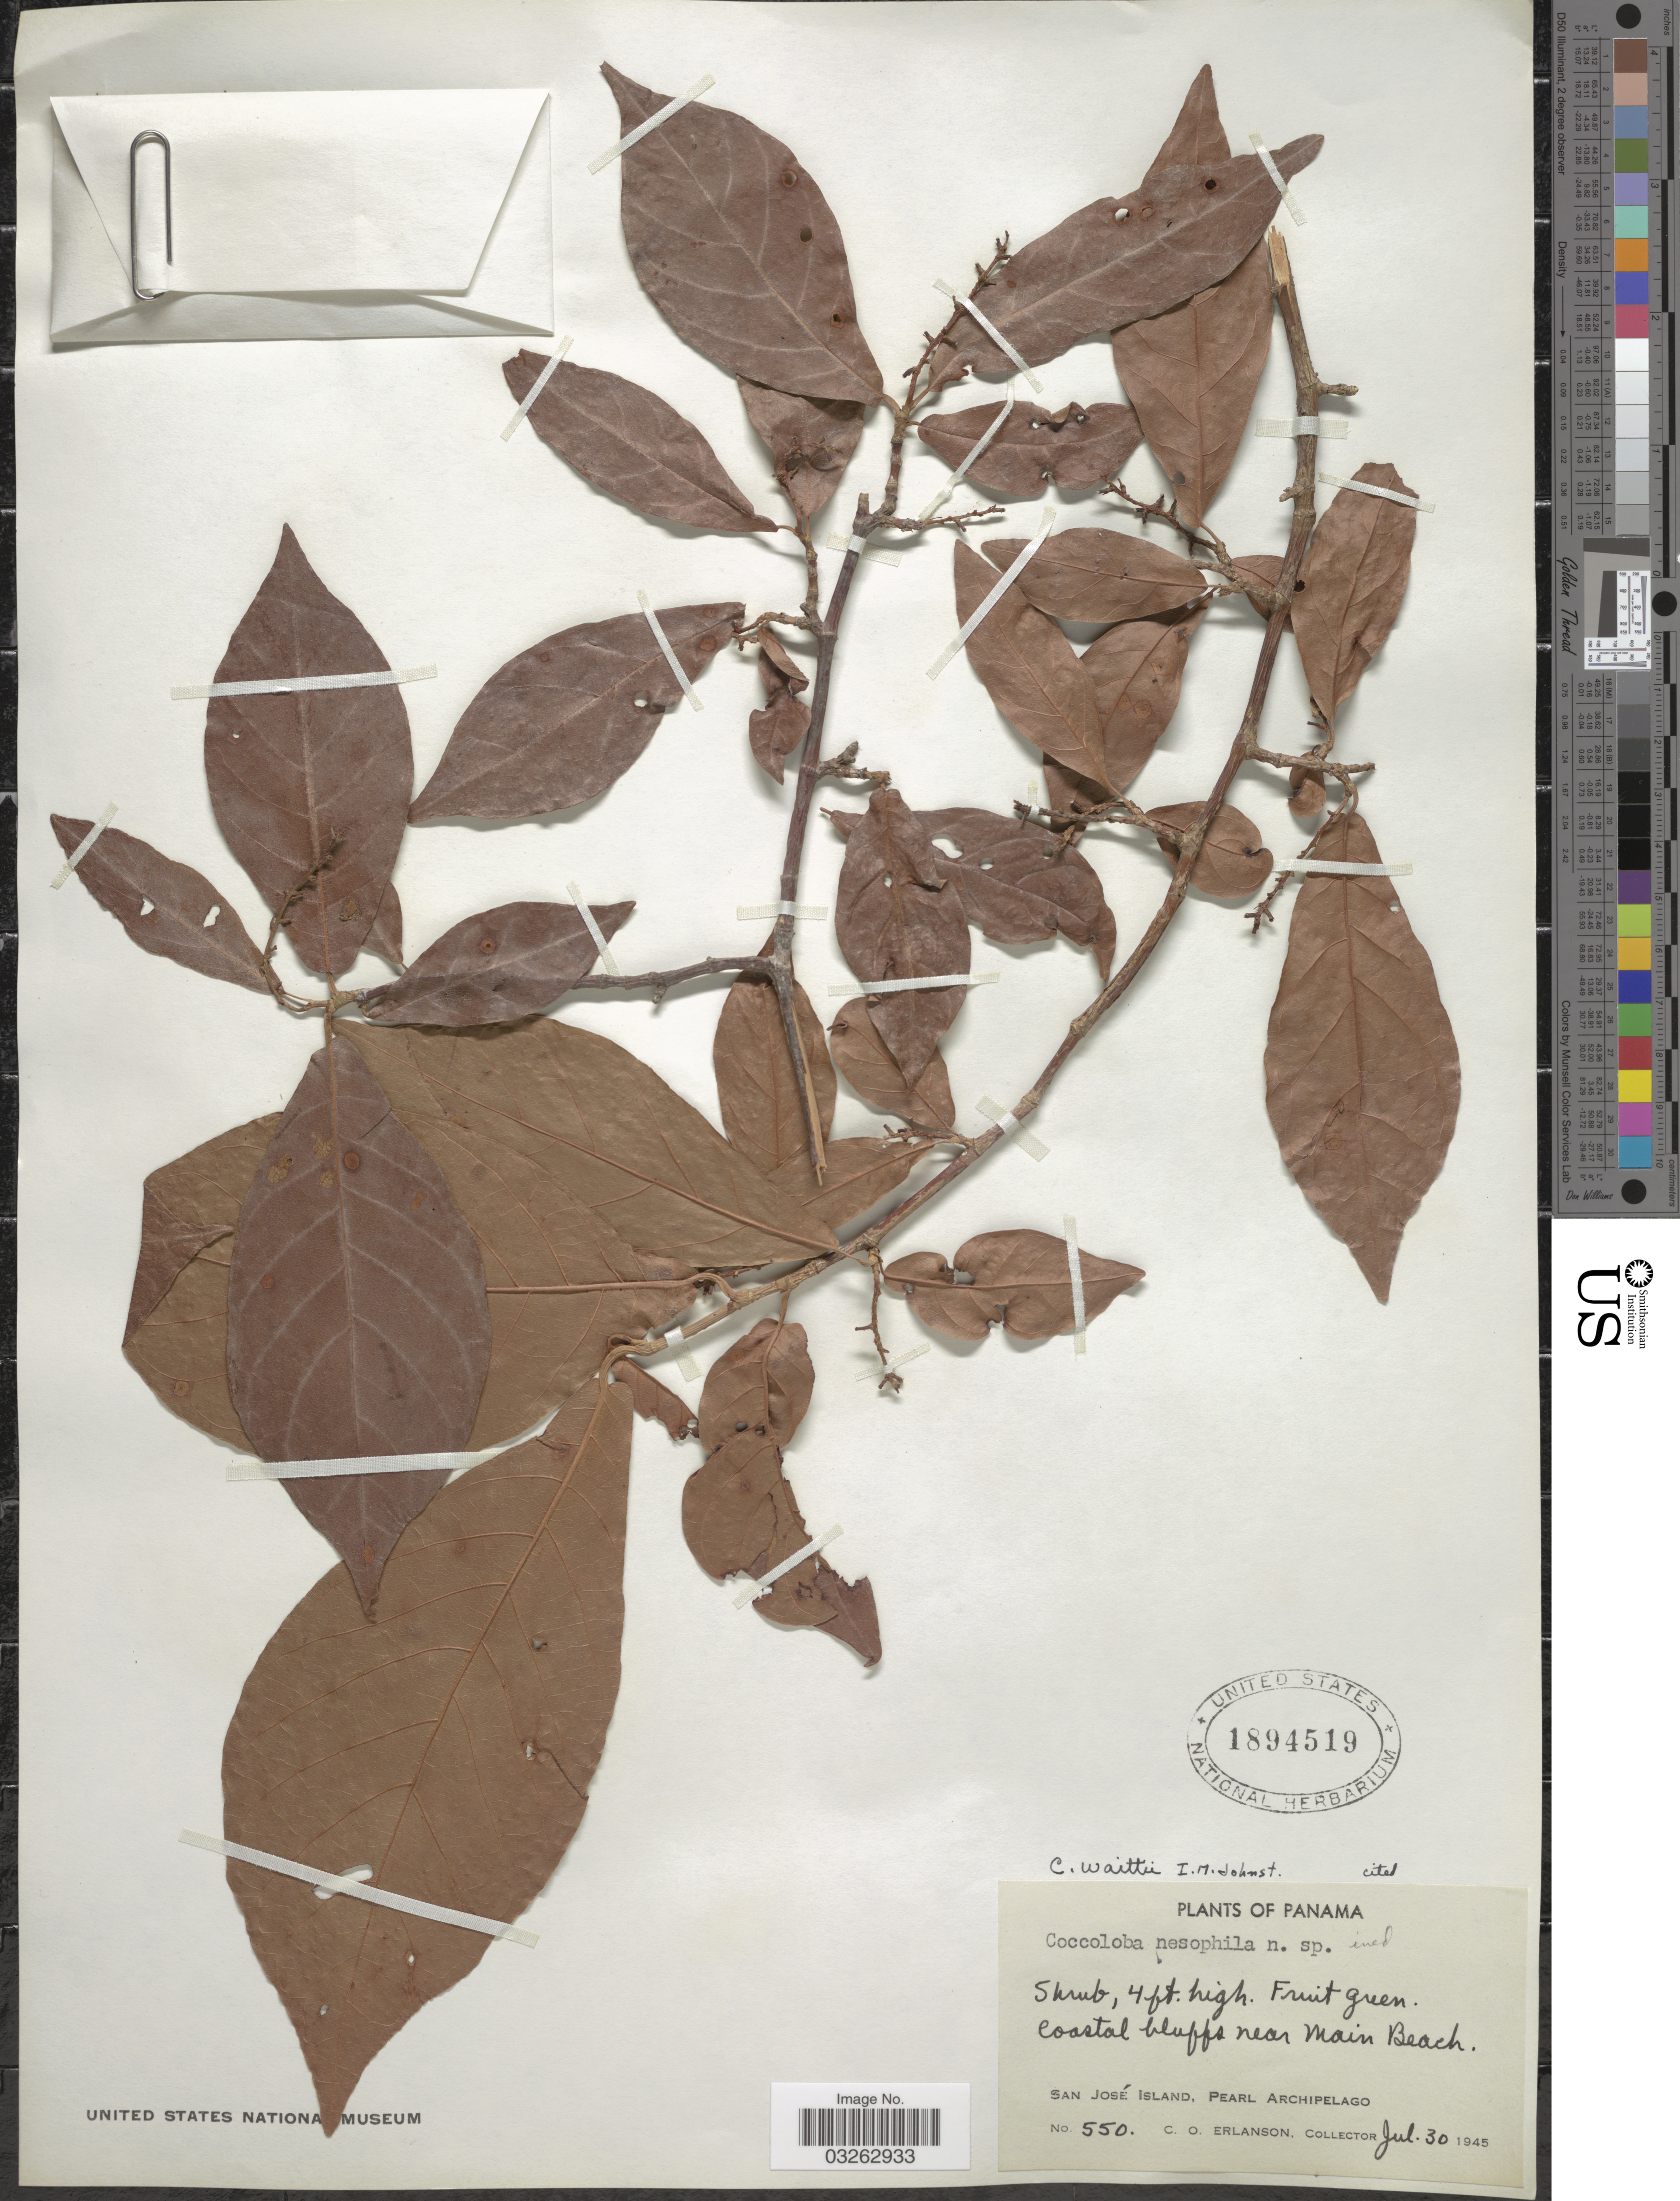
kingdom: Plantae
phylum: Tracheophyta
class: Magnoliopsida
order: Caryophyllales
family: Polygonaceae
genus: Coccoloba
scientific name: Coccoloba novogranatensis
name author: Lindau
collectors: C. O. Erlanson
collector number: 550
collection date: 1945-07-30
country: Panama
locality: Coastal bluffs near Main Beach. San José Island, Pearl Archipelago.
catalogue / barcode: US 1894519